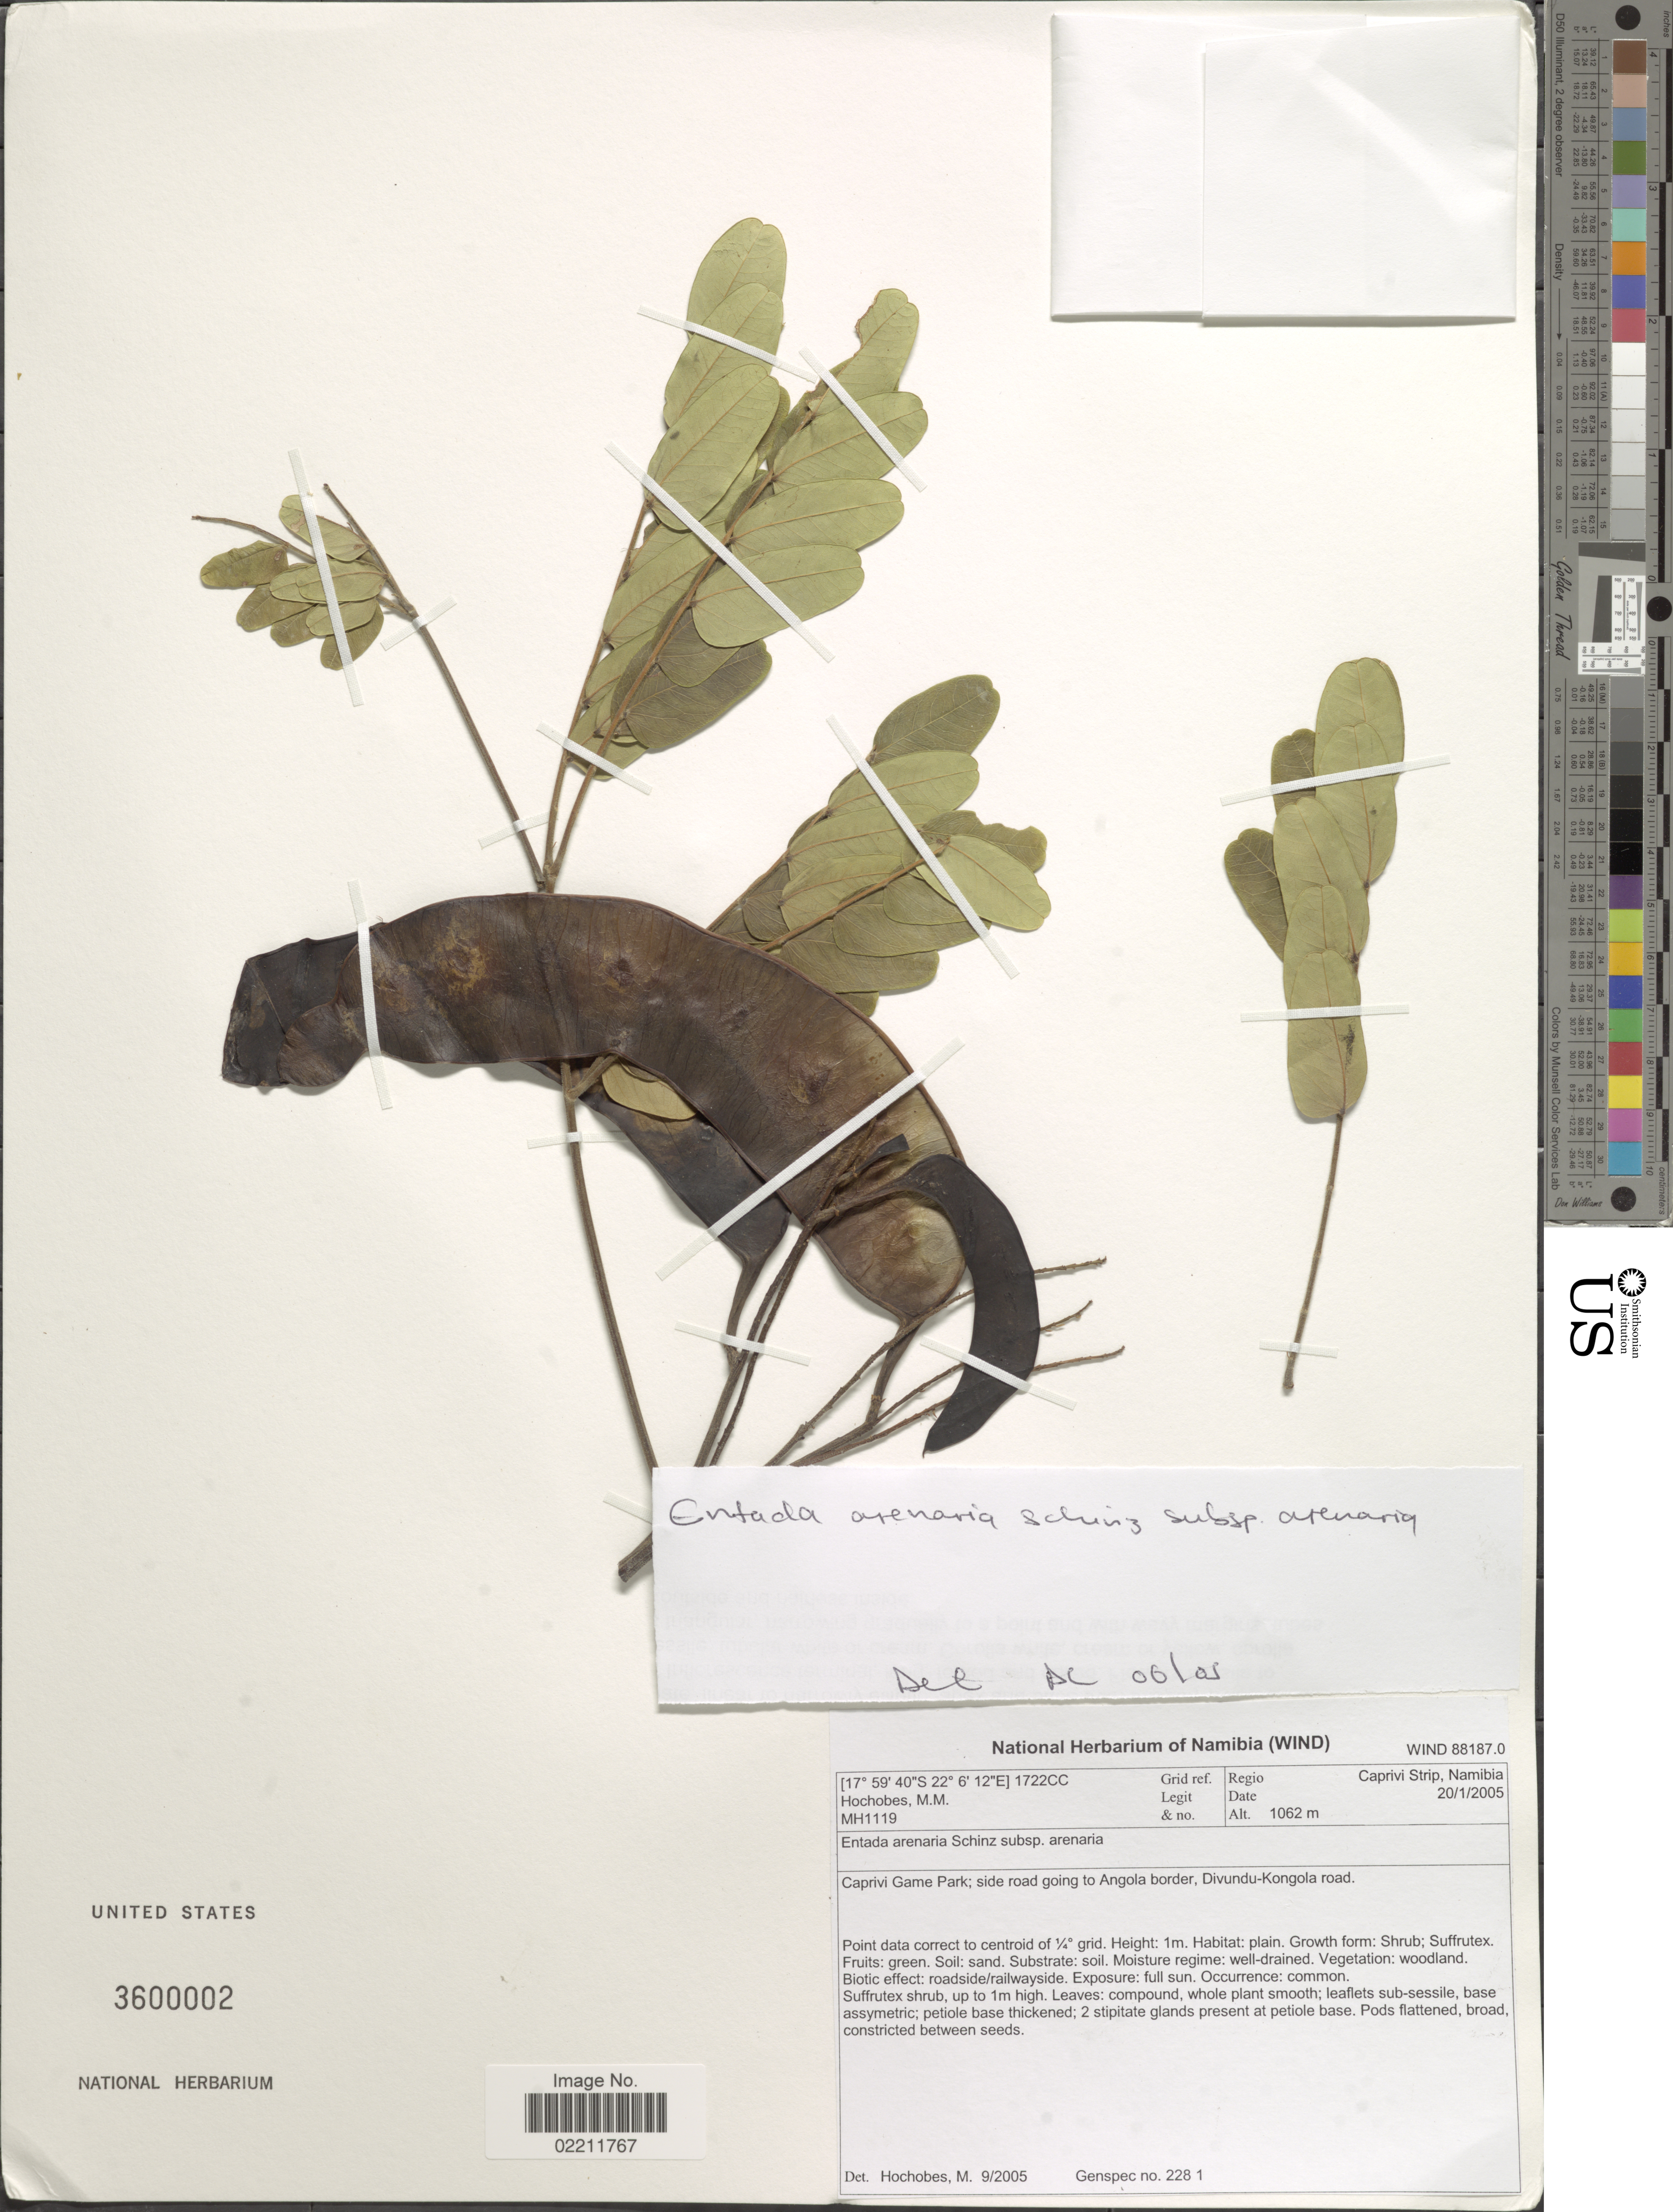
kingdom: Plantae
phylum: Tracheophyta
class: Magnoliopsida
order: Fabales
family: Fabaceae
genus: Entada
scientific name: Entada arenaria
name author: Schinz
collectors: M. Hochobes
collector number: MH1119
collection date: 2005-01-20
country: Namibia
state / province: Caprivi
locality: Caprivi game park; side road going to Angola border, Divundu-Kongola road.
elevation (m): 1062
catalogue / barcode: US 3600002